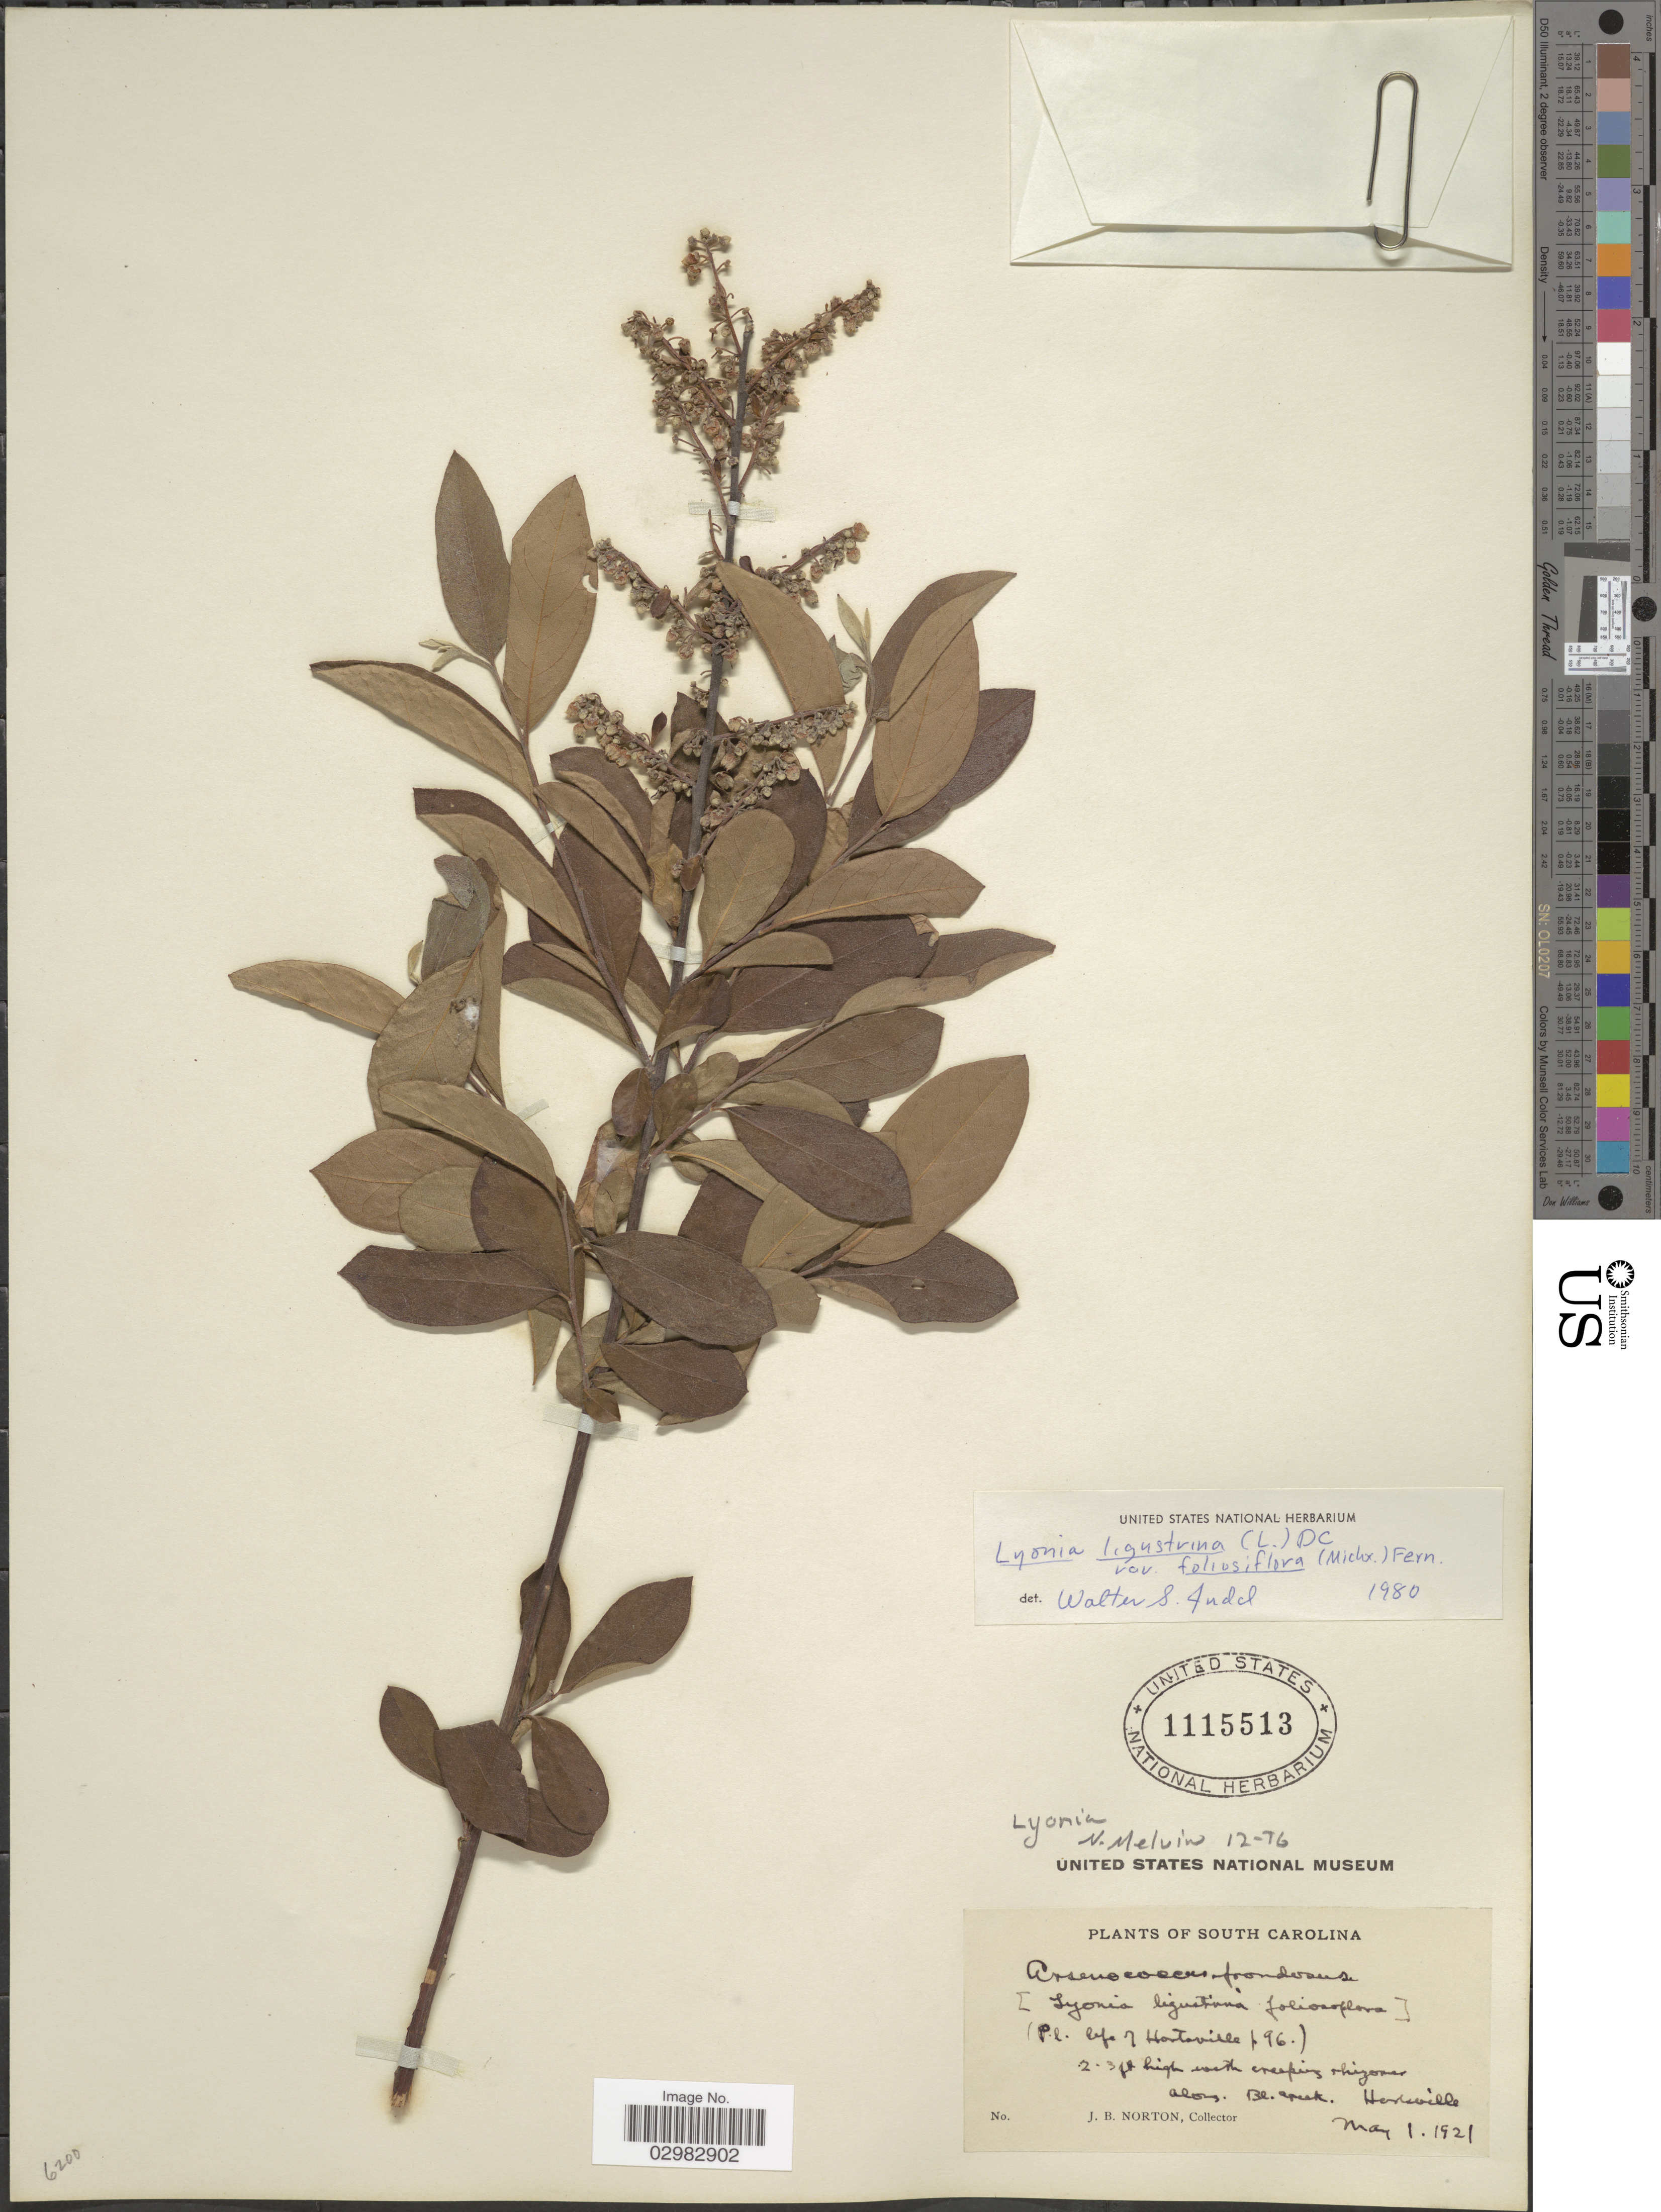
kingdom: Plantae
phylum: Tracheophyta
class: Magnoliopsida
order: Ericales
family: Ericaceae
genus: Lyonia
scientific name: Lyonia ligustrina var. foliosiflora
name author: (Michx.) Fernald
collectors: J. B. Norton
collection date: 1921-05-01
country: United States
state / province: South Carolina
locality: Along Bl. creek. Hartsville.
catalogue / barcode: US 1115513